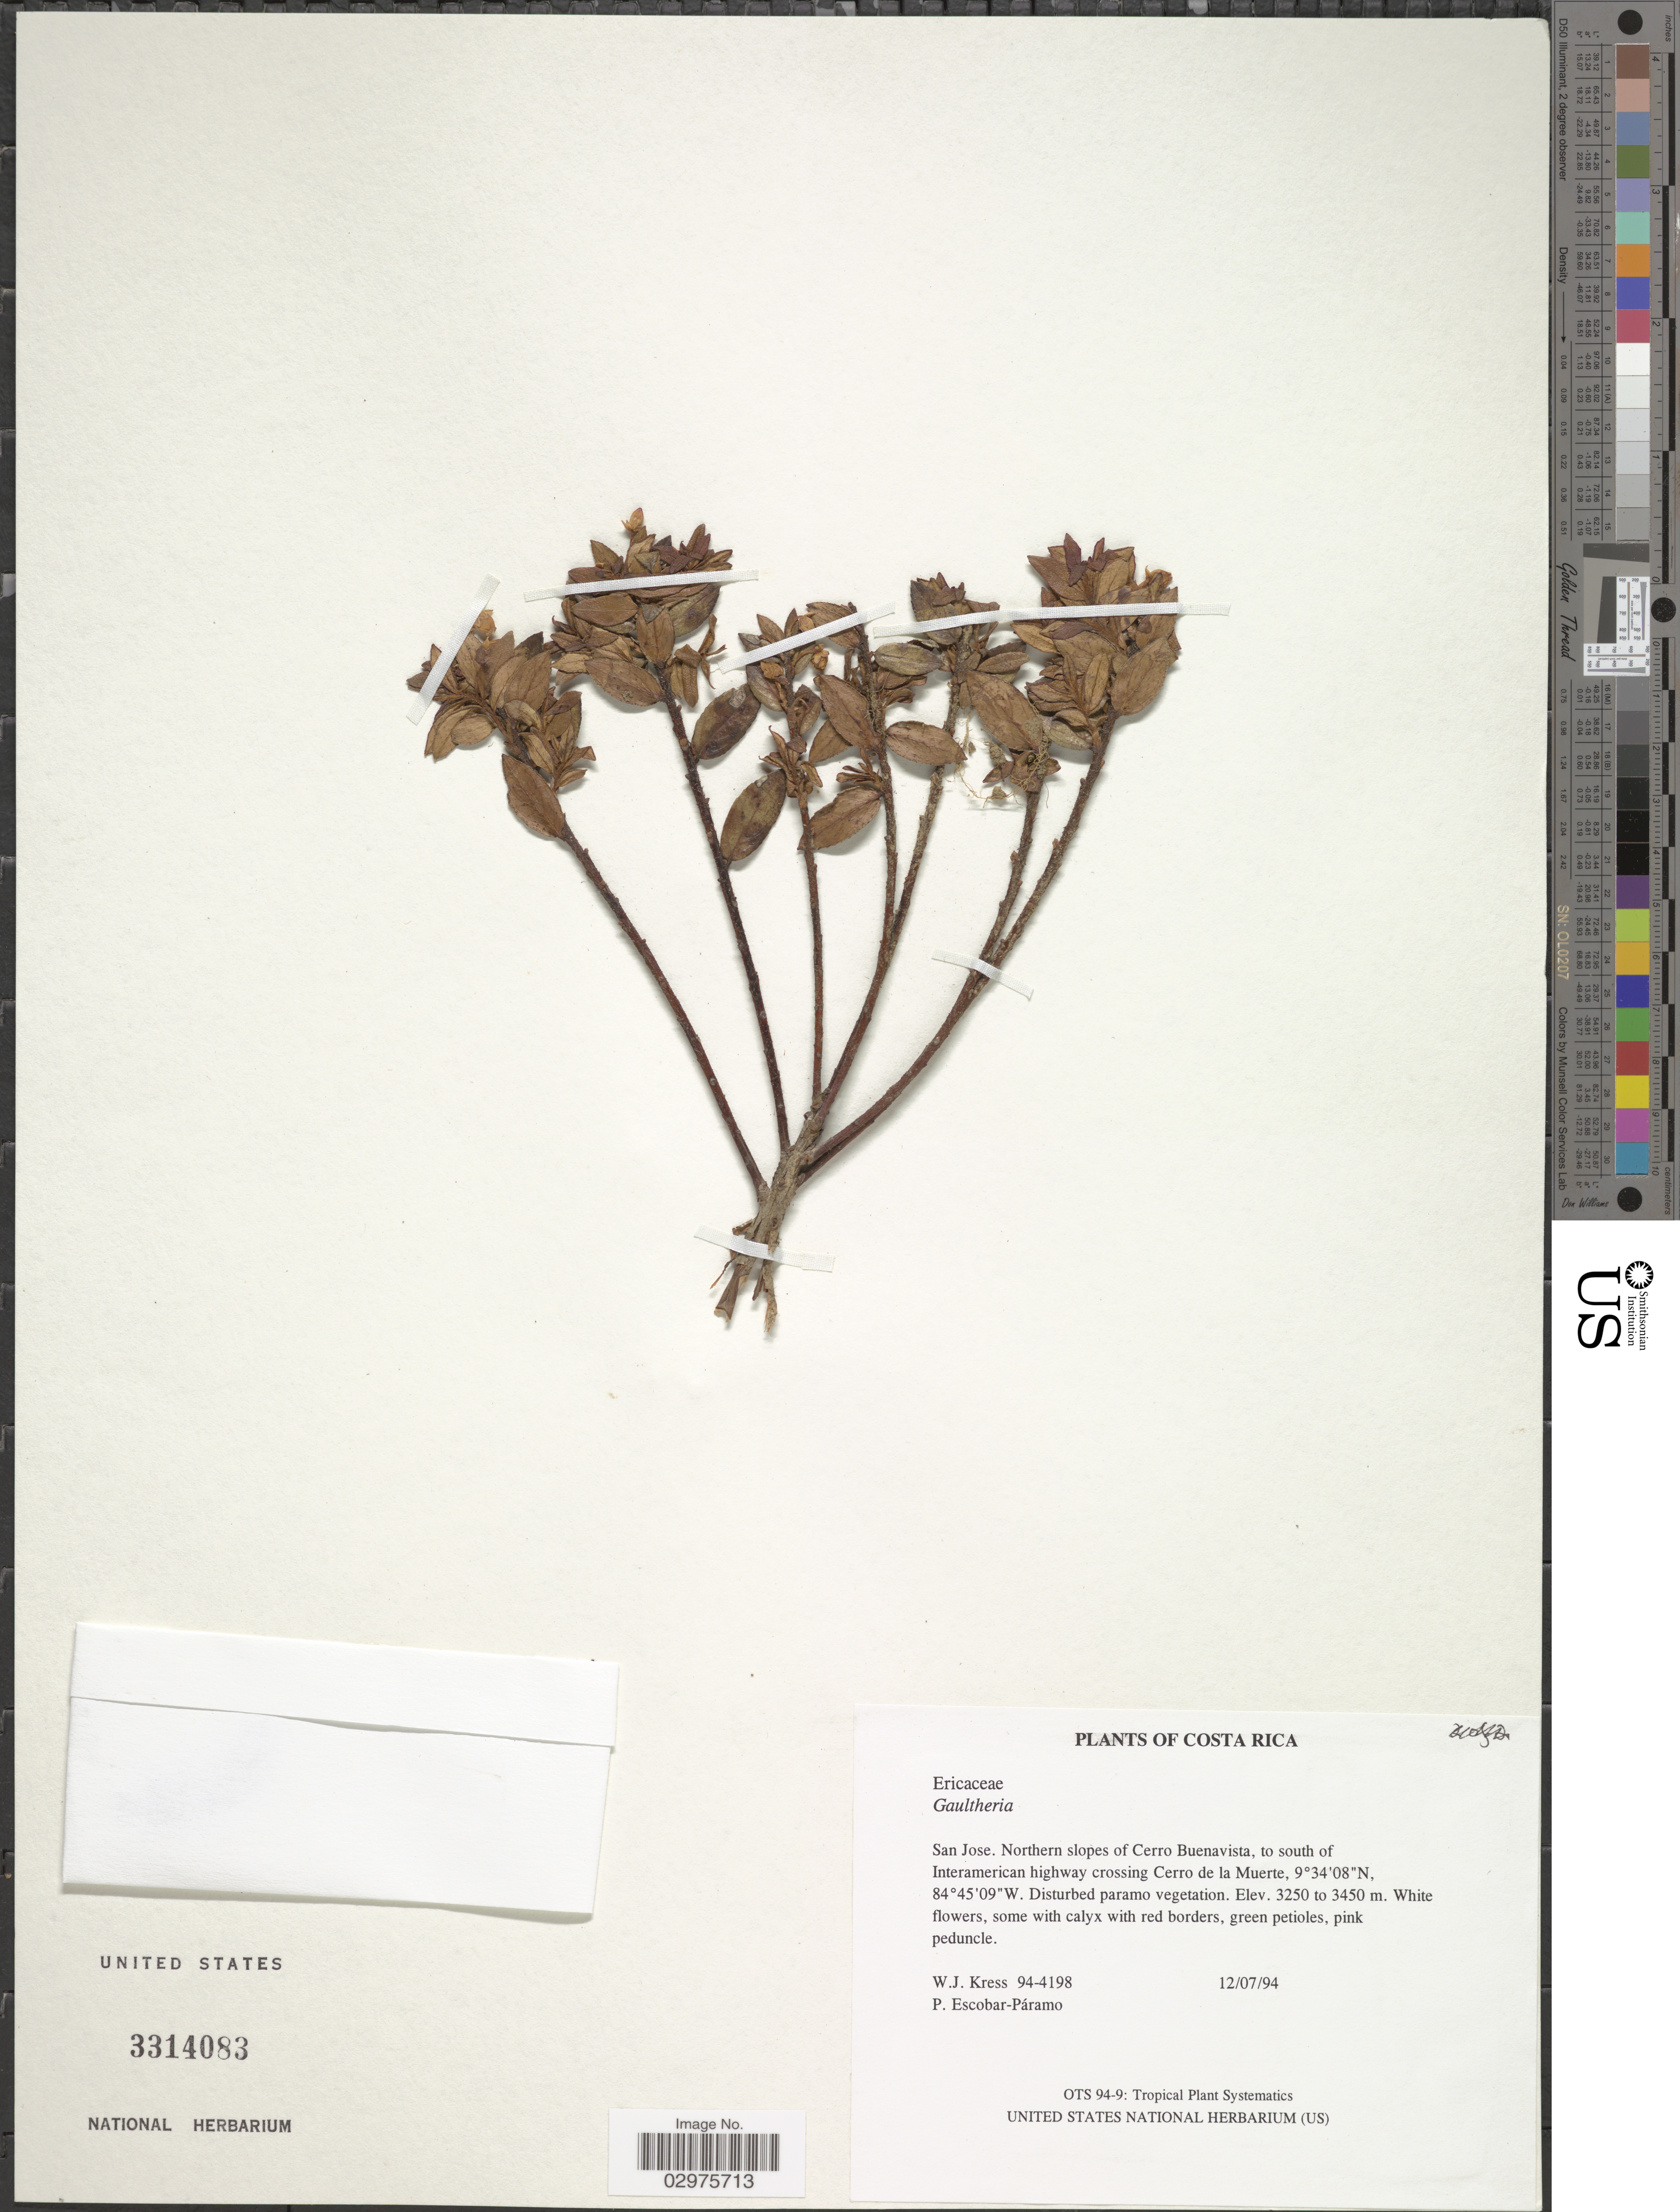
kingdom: Plantae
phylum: Tracheophyta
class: Magnoliopsida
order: Ericales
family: Ericaceae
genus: Gaultheria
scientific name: Gaultheria sp.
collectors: W. J. Kress & P. Escobar-Páramo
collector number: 94-4198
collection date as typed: Transcribed d/m/y: 12/7/94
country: Costa Rica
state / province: San José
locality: Northern slopes of Cerro Buenavista, to south of Interamerican highway crossing Cerro de la Muerte.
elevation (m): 3250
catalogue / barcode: US 3314083